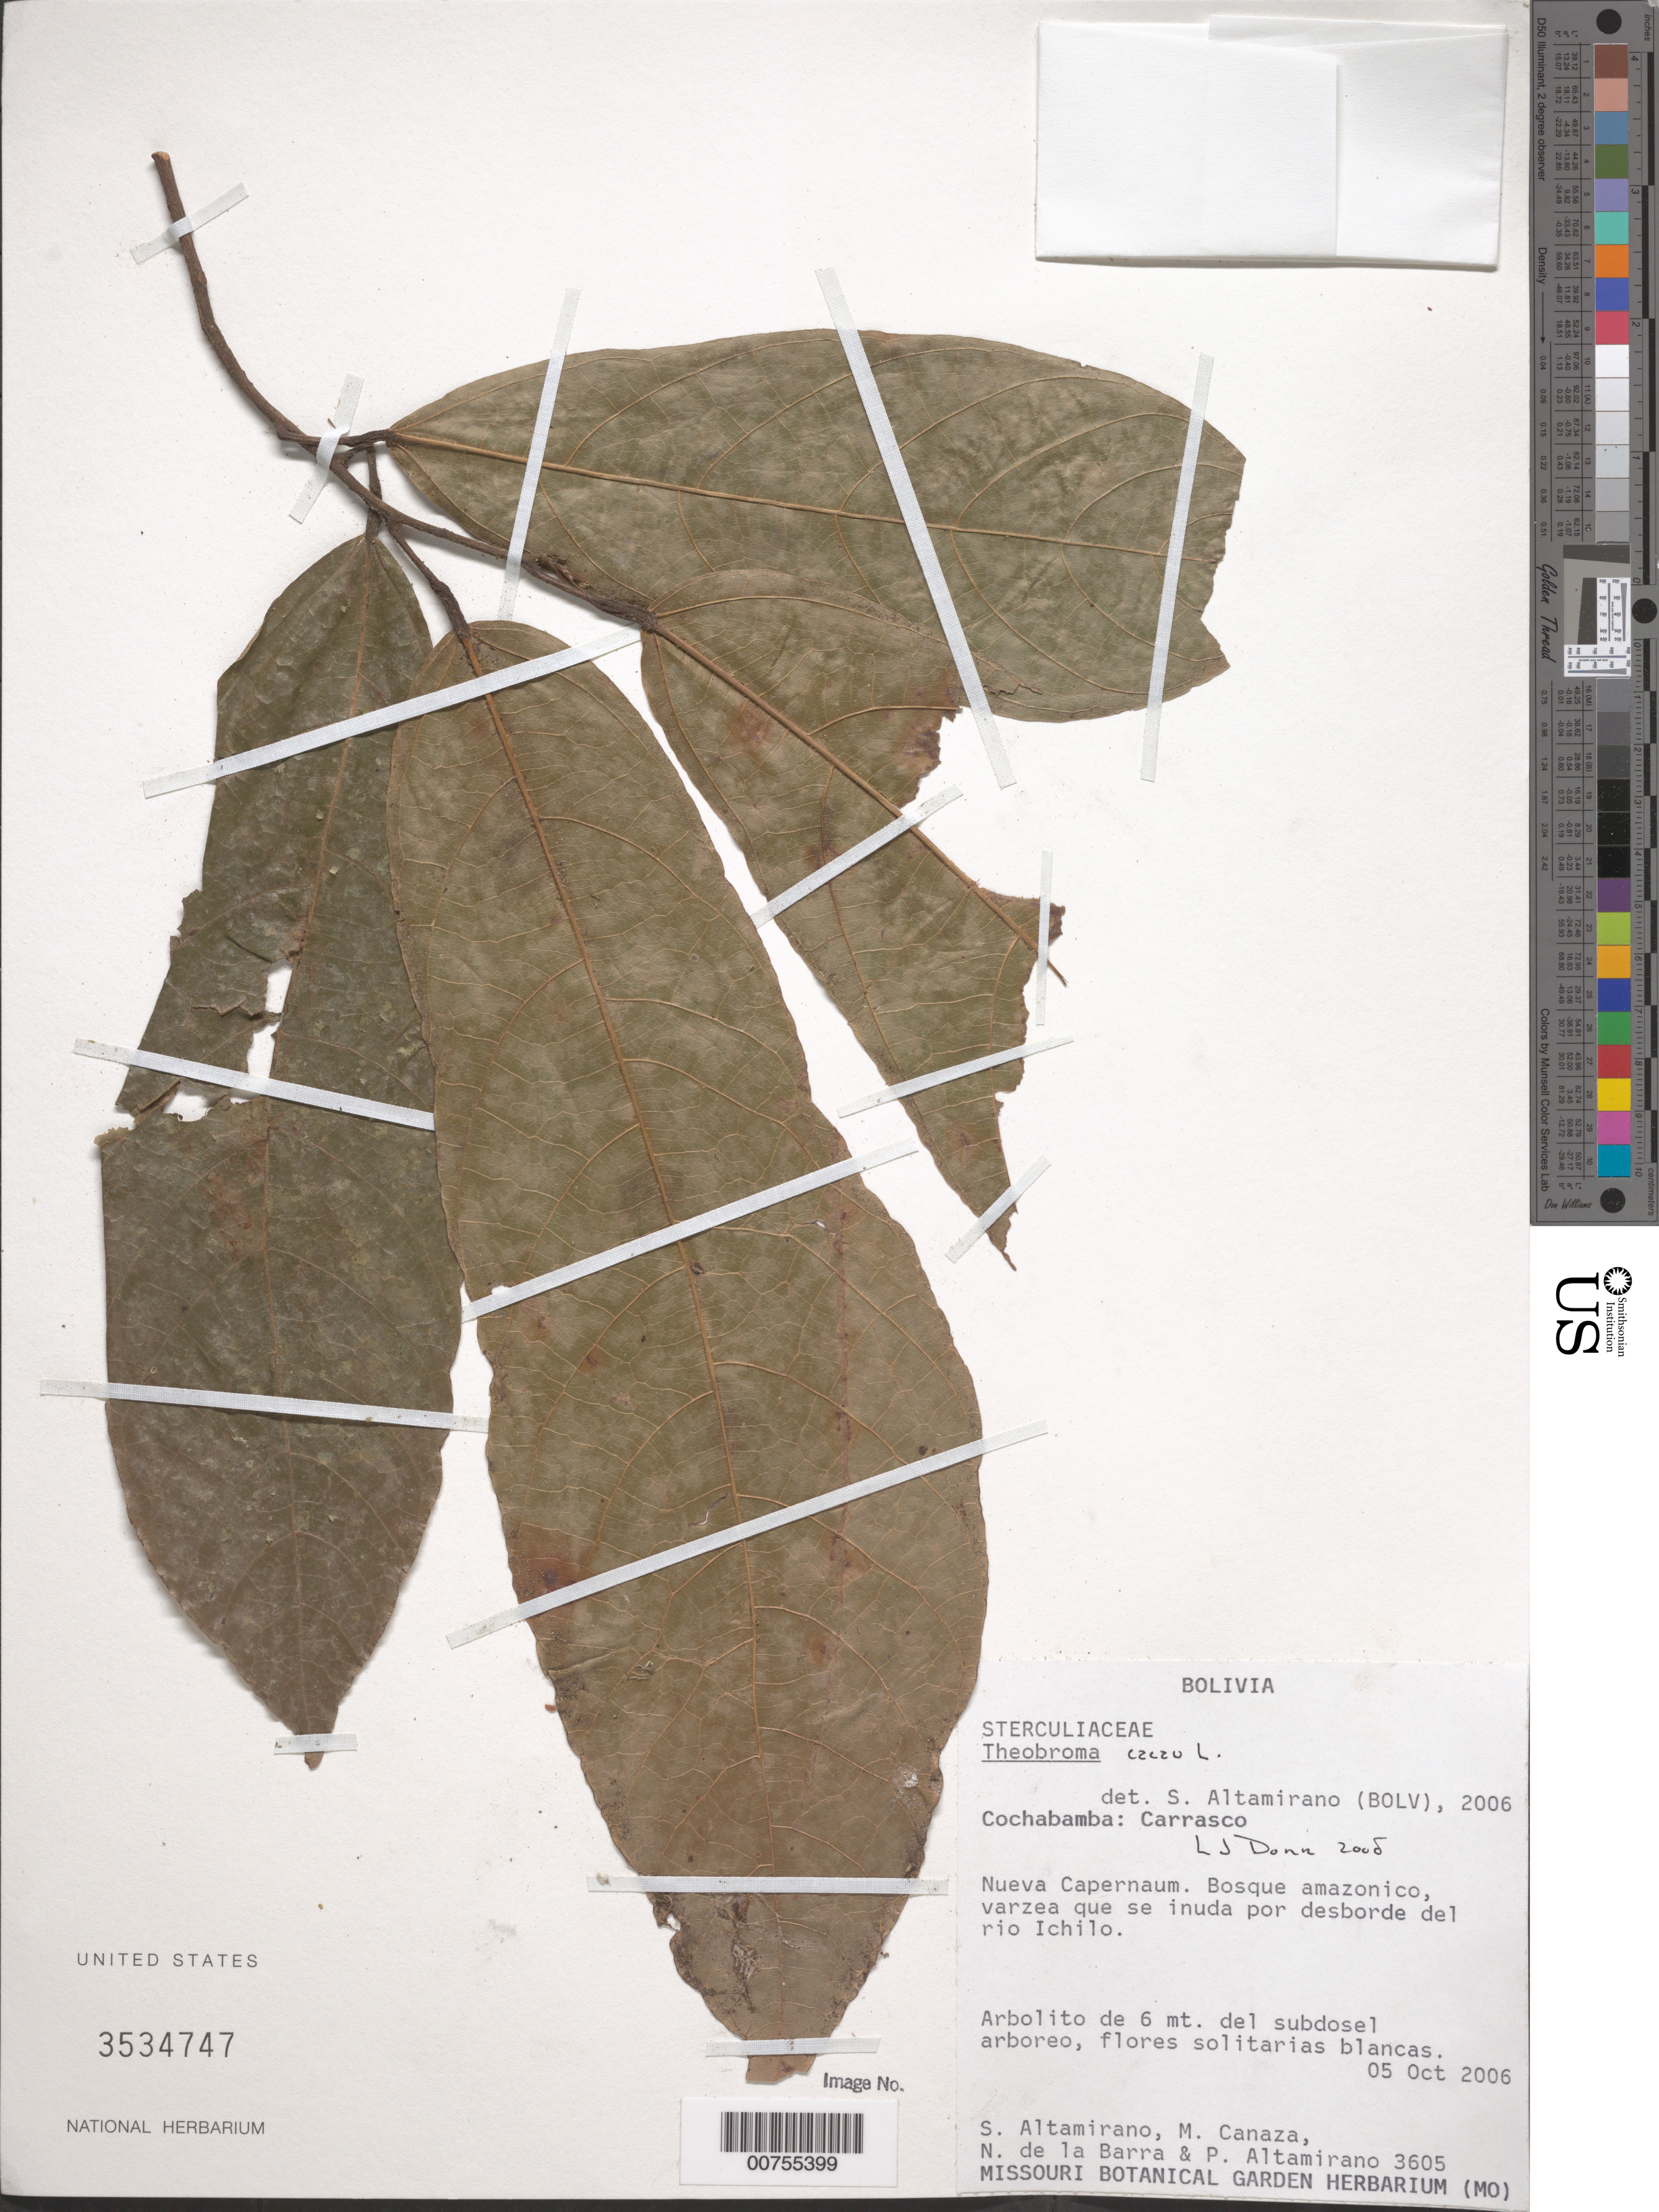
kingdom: Plantae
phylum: Tracheophyta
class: Magnoliopsida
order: Malvales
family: Malvaceae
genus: Theobroma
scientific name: Theobroma cacao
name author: L.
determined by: Dorr, L. J., (BOT), Smithsonian Institution - National Museum of Natural History (UNITED STATES)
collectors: S. Altamirano & et al.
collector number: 3605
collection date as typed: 05 Oct 2006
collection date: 2006-10-05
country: Bolivia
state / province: Cochabamba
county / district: Carrasco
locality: Nueva Cpernaum. Varzea que se inuda por desborde del rio Ichilo.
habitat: Bosque amazonico.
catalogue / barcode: US 3534747